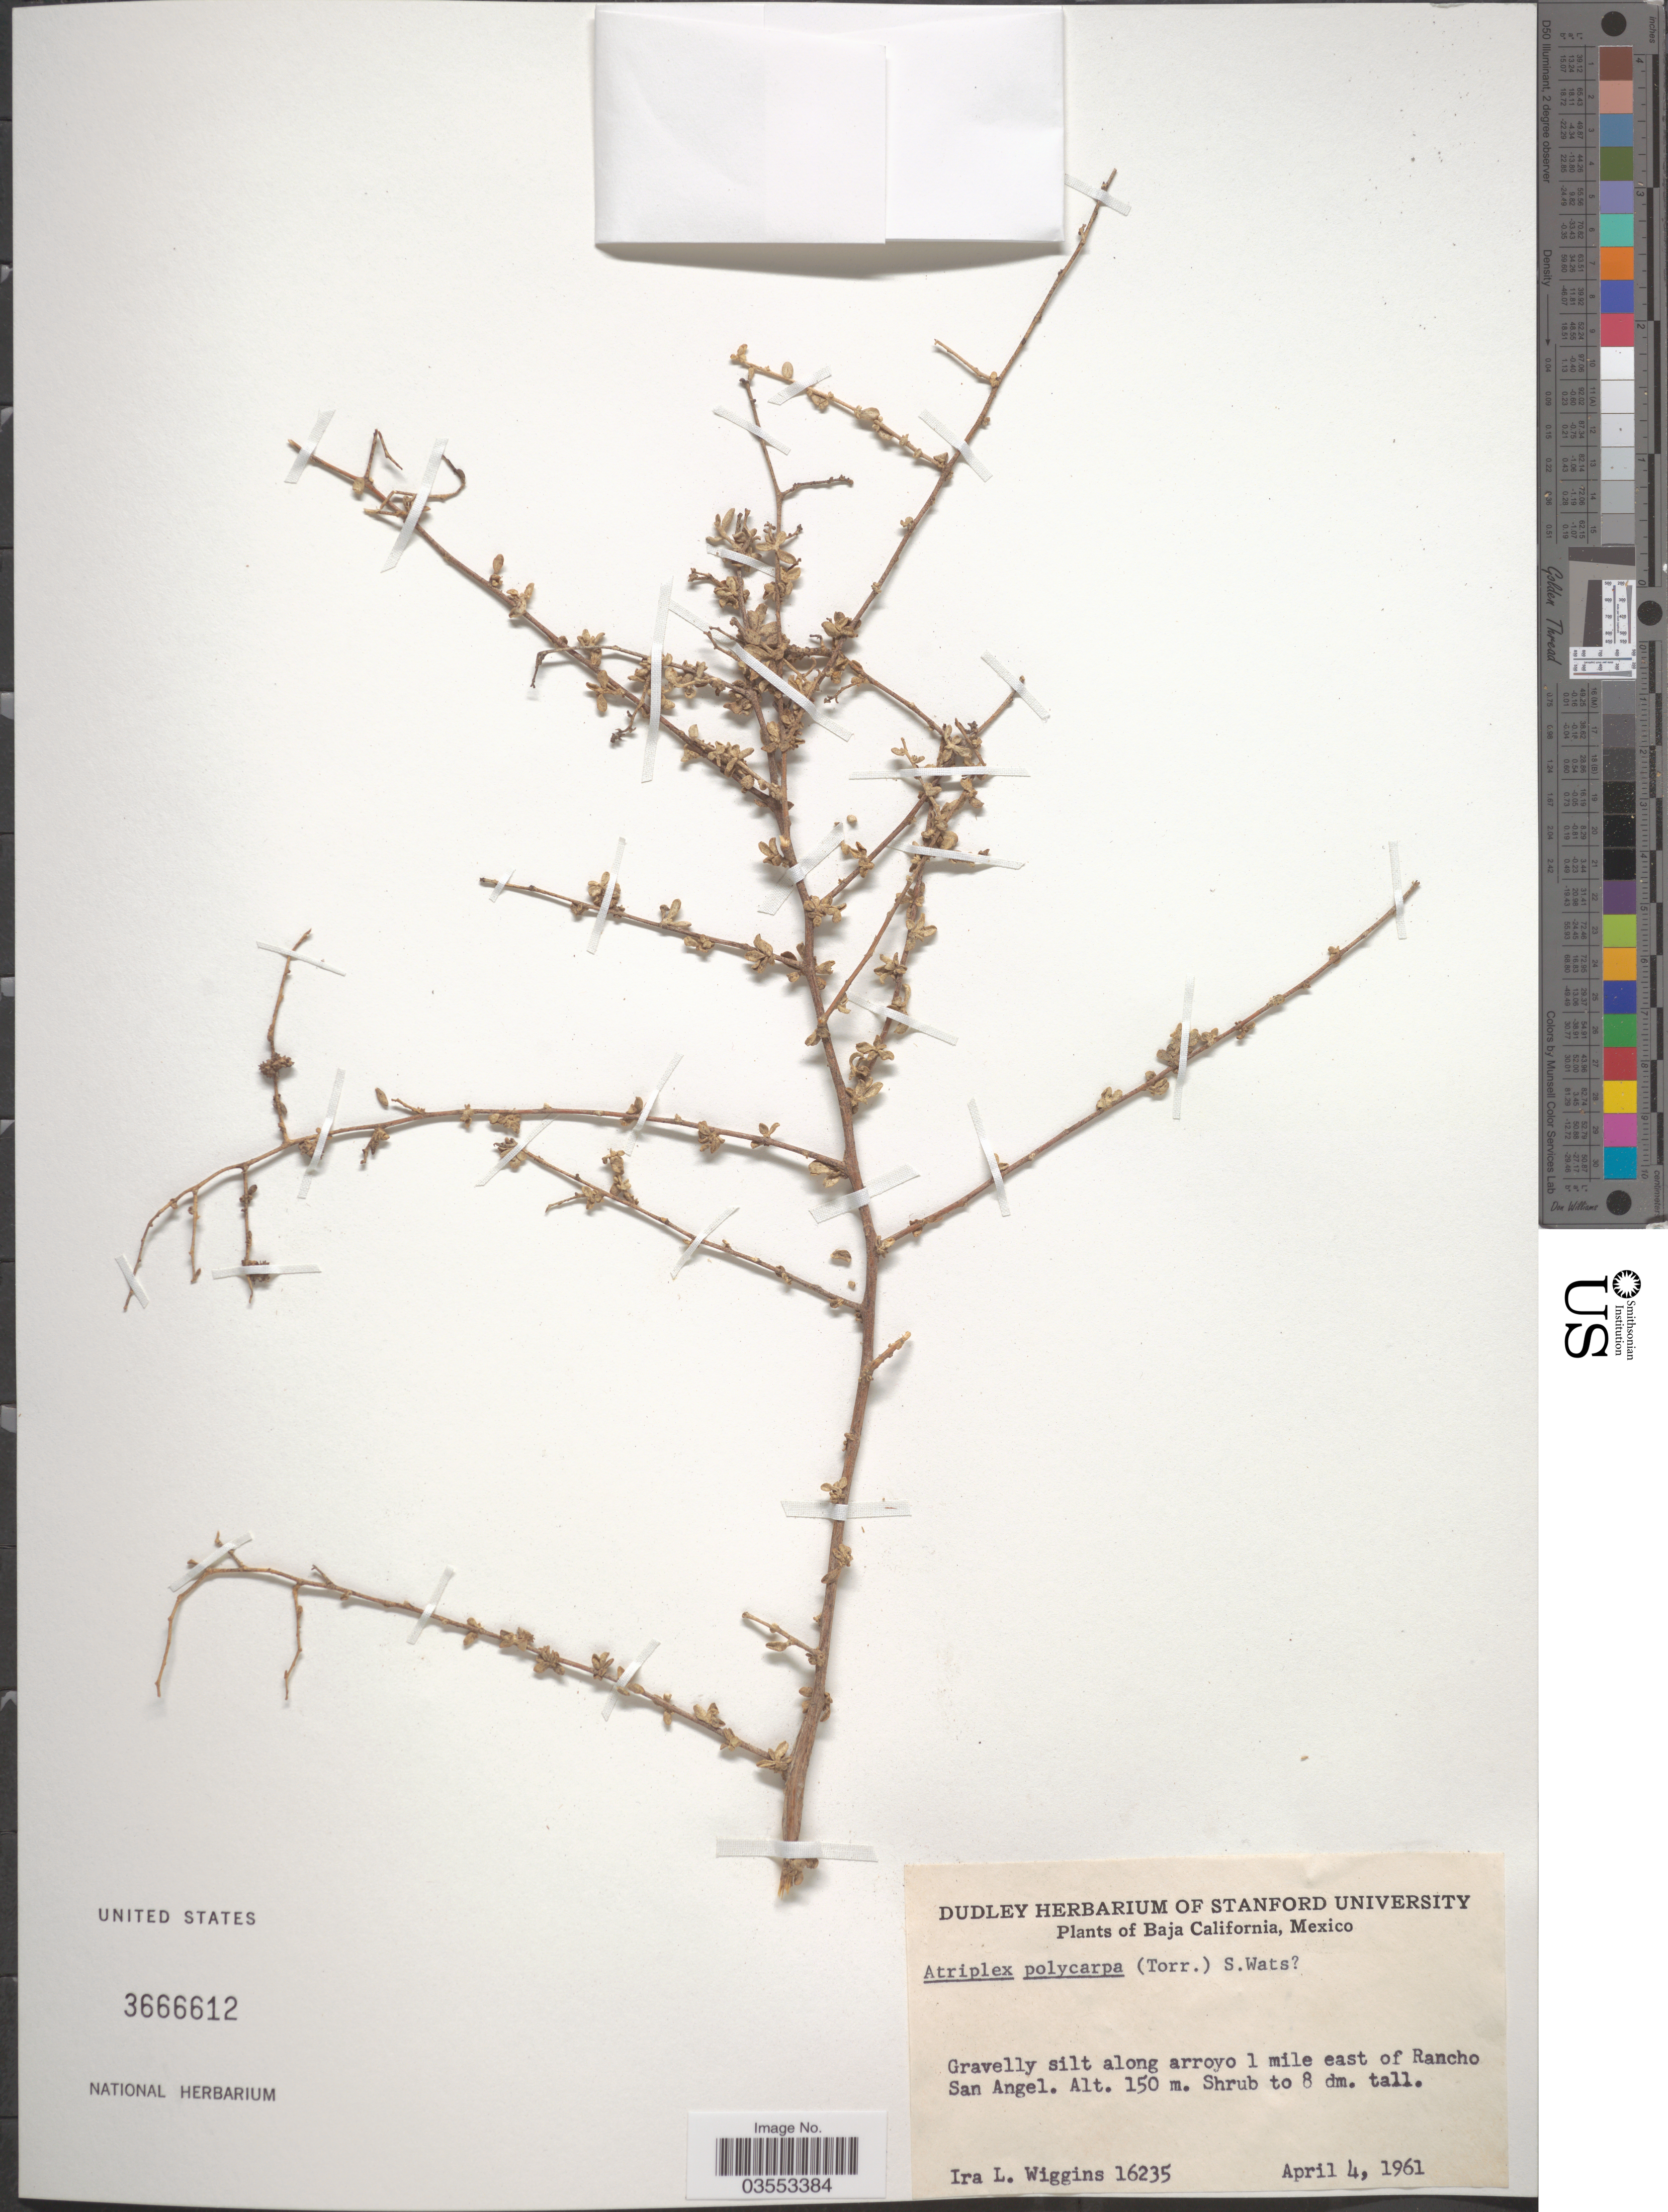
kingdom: Plantae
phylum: Tracheophyta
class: Magnoliopsida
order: Caryophyllales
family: Amaranthaceae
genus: Atriplex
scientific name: Atriplex polycarpa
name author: (Torr.) S. Watson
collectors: I. L. Wiggins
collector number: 16235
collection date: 1961-04-04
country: Mexico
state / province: Baja California Sur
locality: Gravelly silt along arroyo 1 mile east of Rancho San Angel.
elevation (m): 150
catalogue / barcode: US 3666612